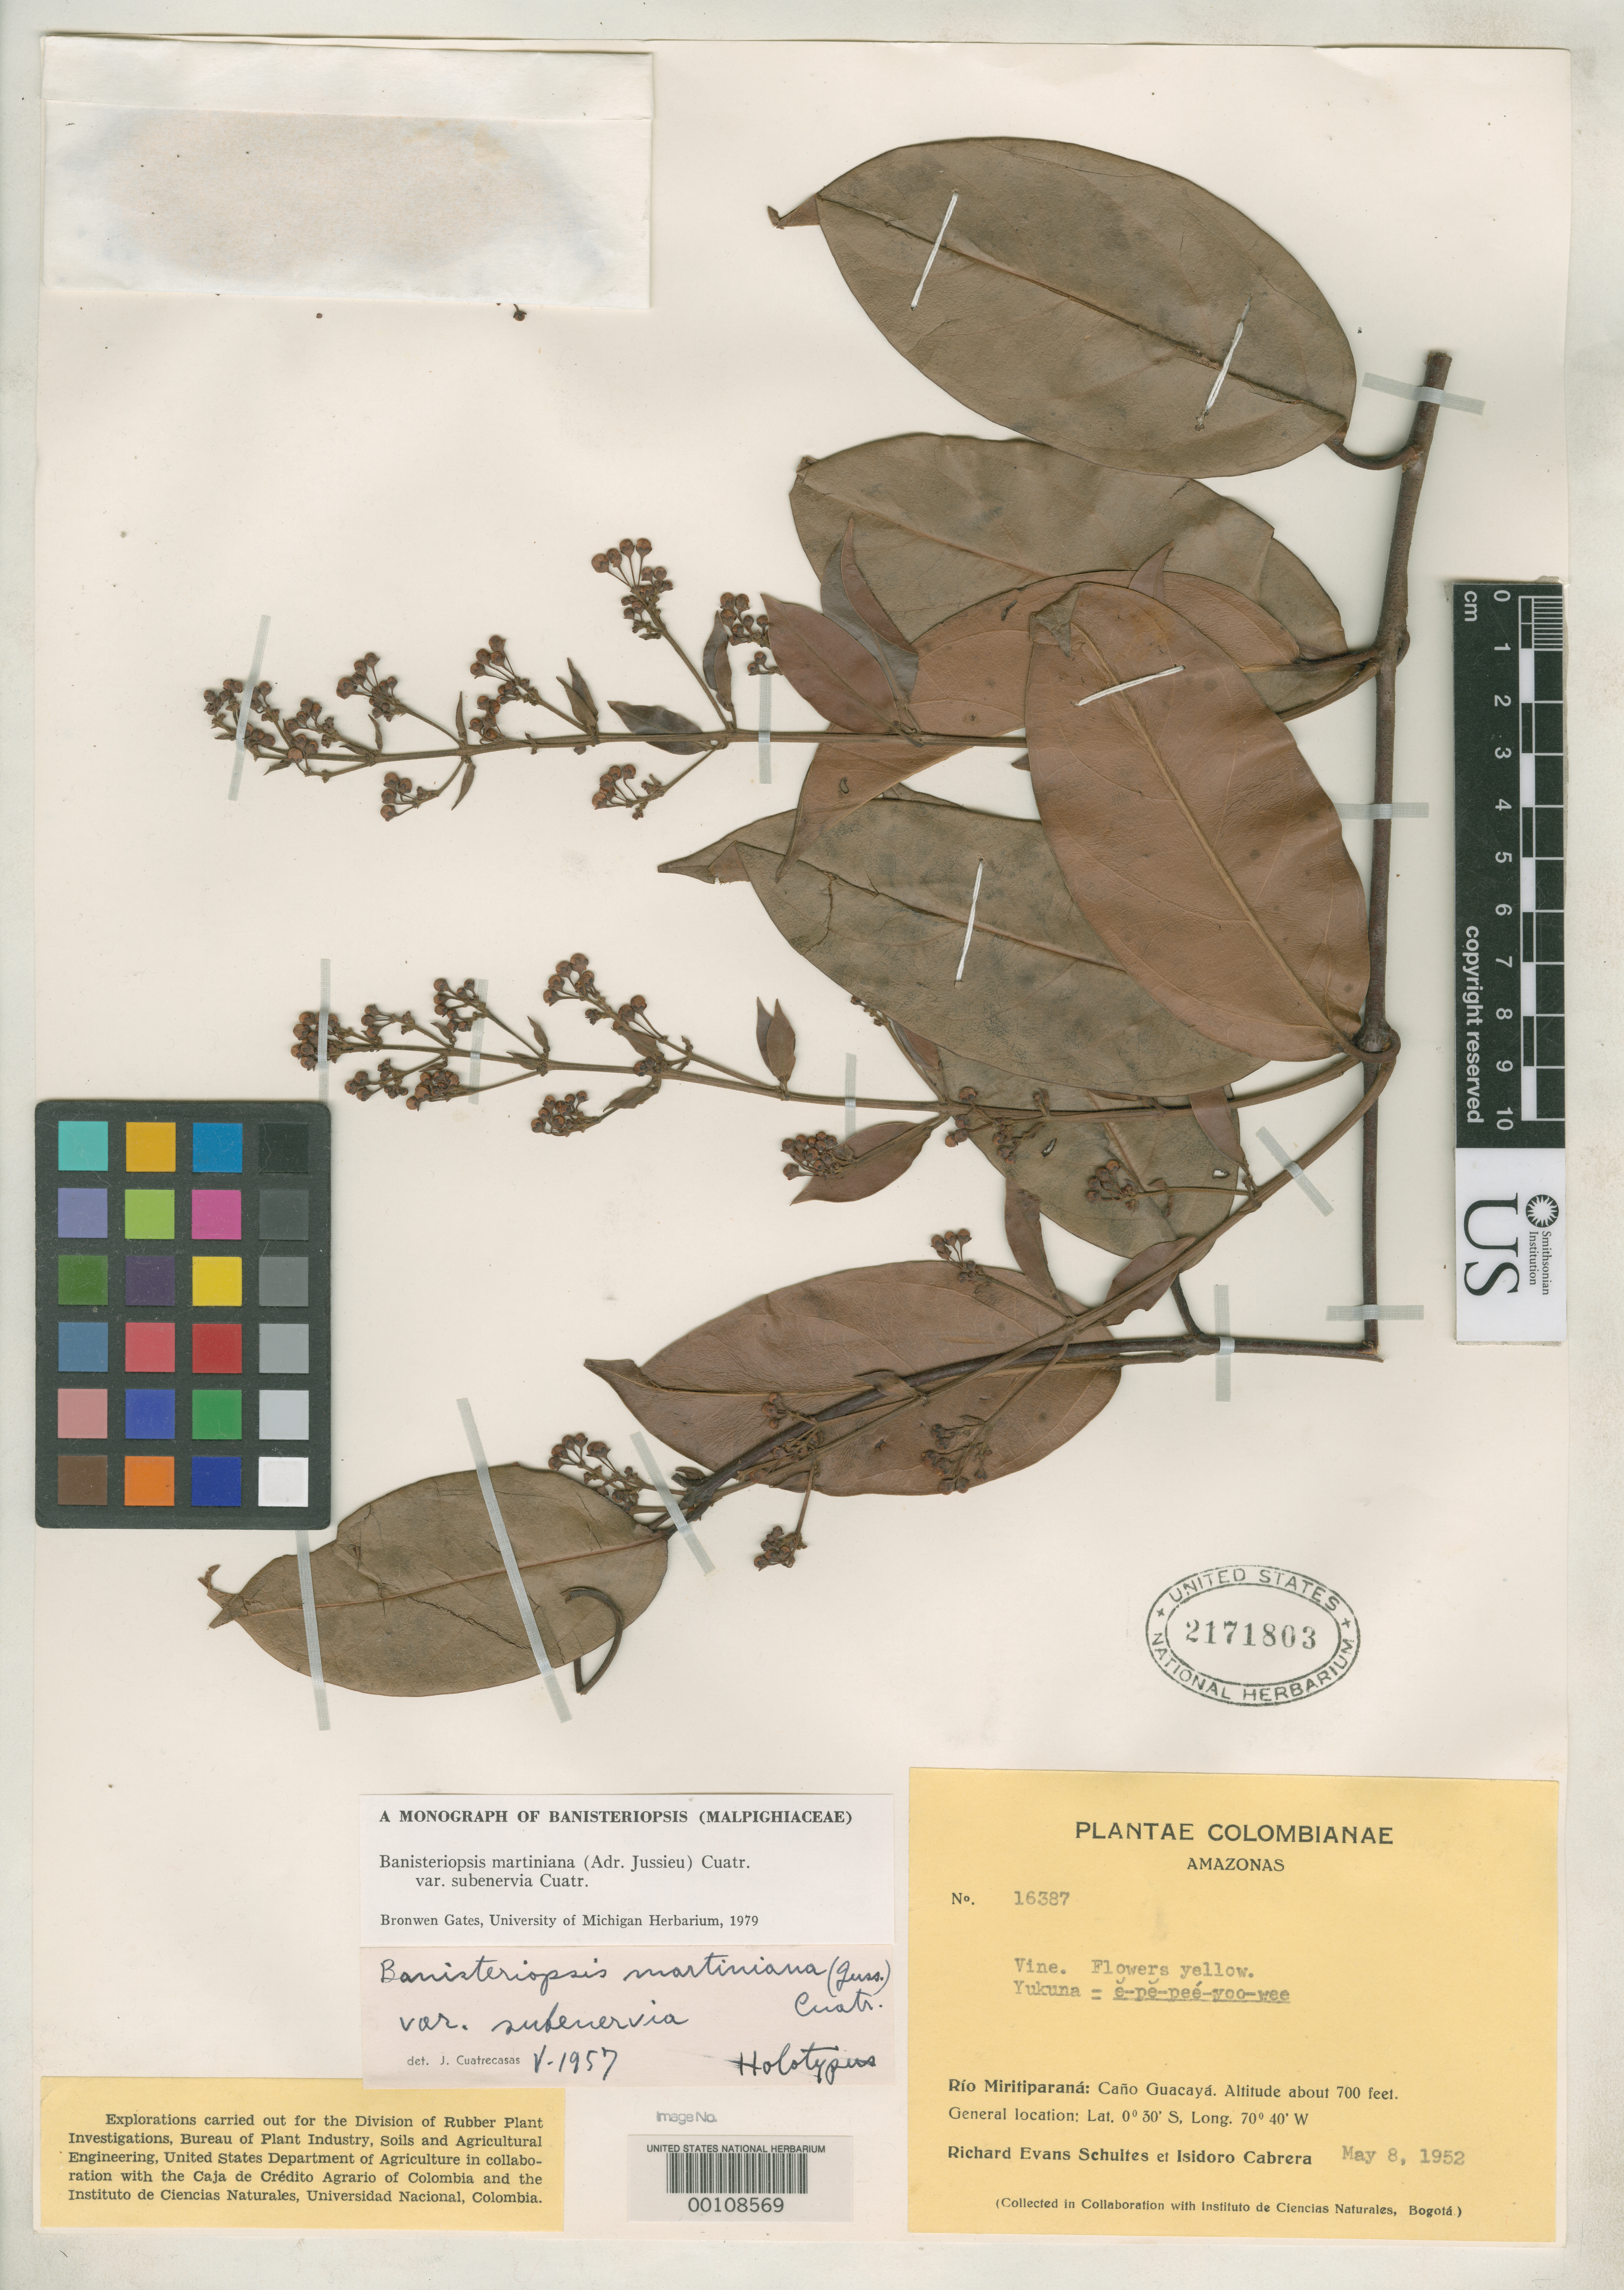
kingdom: Plantae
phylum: Tracheophyta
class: Magnoliopsida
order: Malpighiales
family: Malpighiaceae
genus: Banisteriopsis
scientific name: Banisteriopsis martiniana var. subenervia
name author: Cuatrec.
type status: Holotype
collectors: R. E. Schultes & I. Cabrera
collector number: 16387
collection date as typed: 08 May 1952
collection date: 1952-05-08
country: Colombia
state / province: Amazônas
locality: Rio Miritiparana, Caño Guacaya.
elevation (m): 213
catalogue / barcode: US 2171803